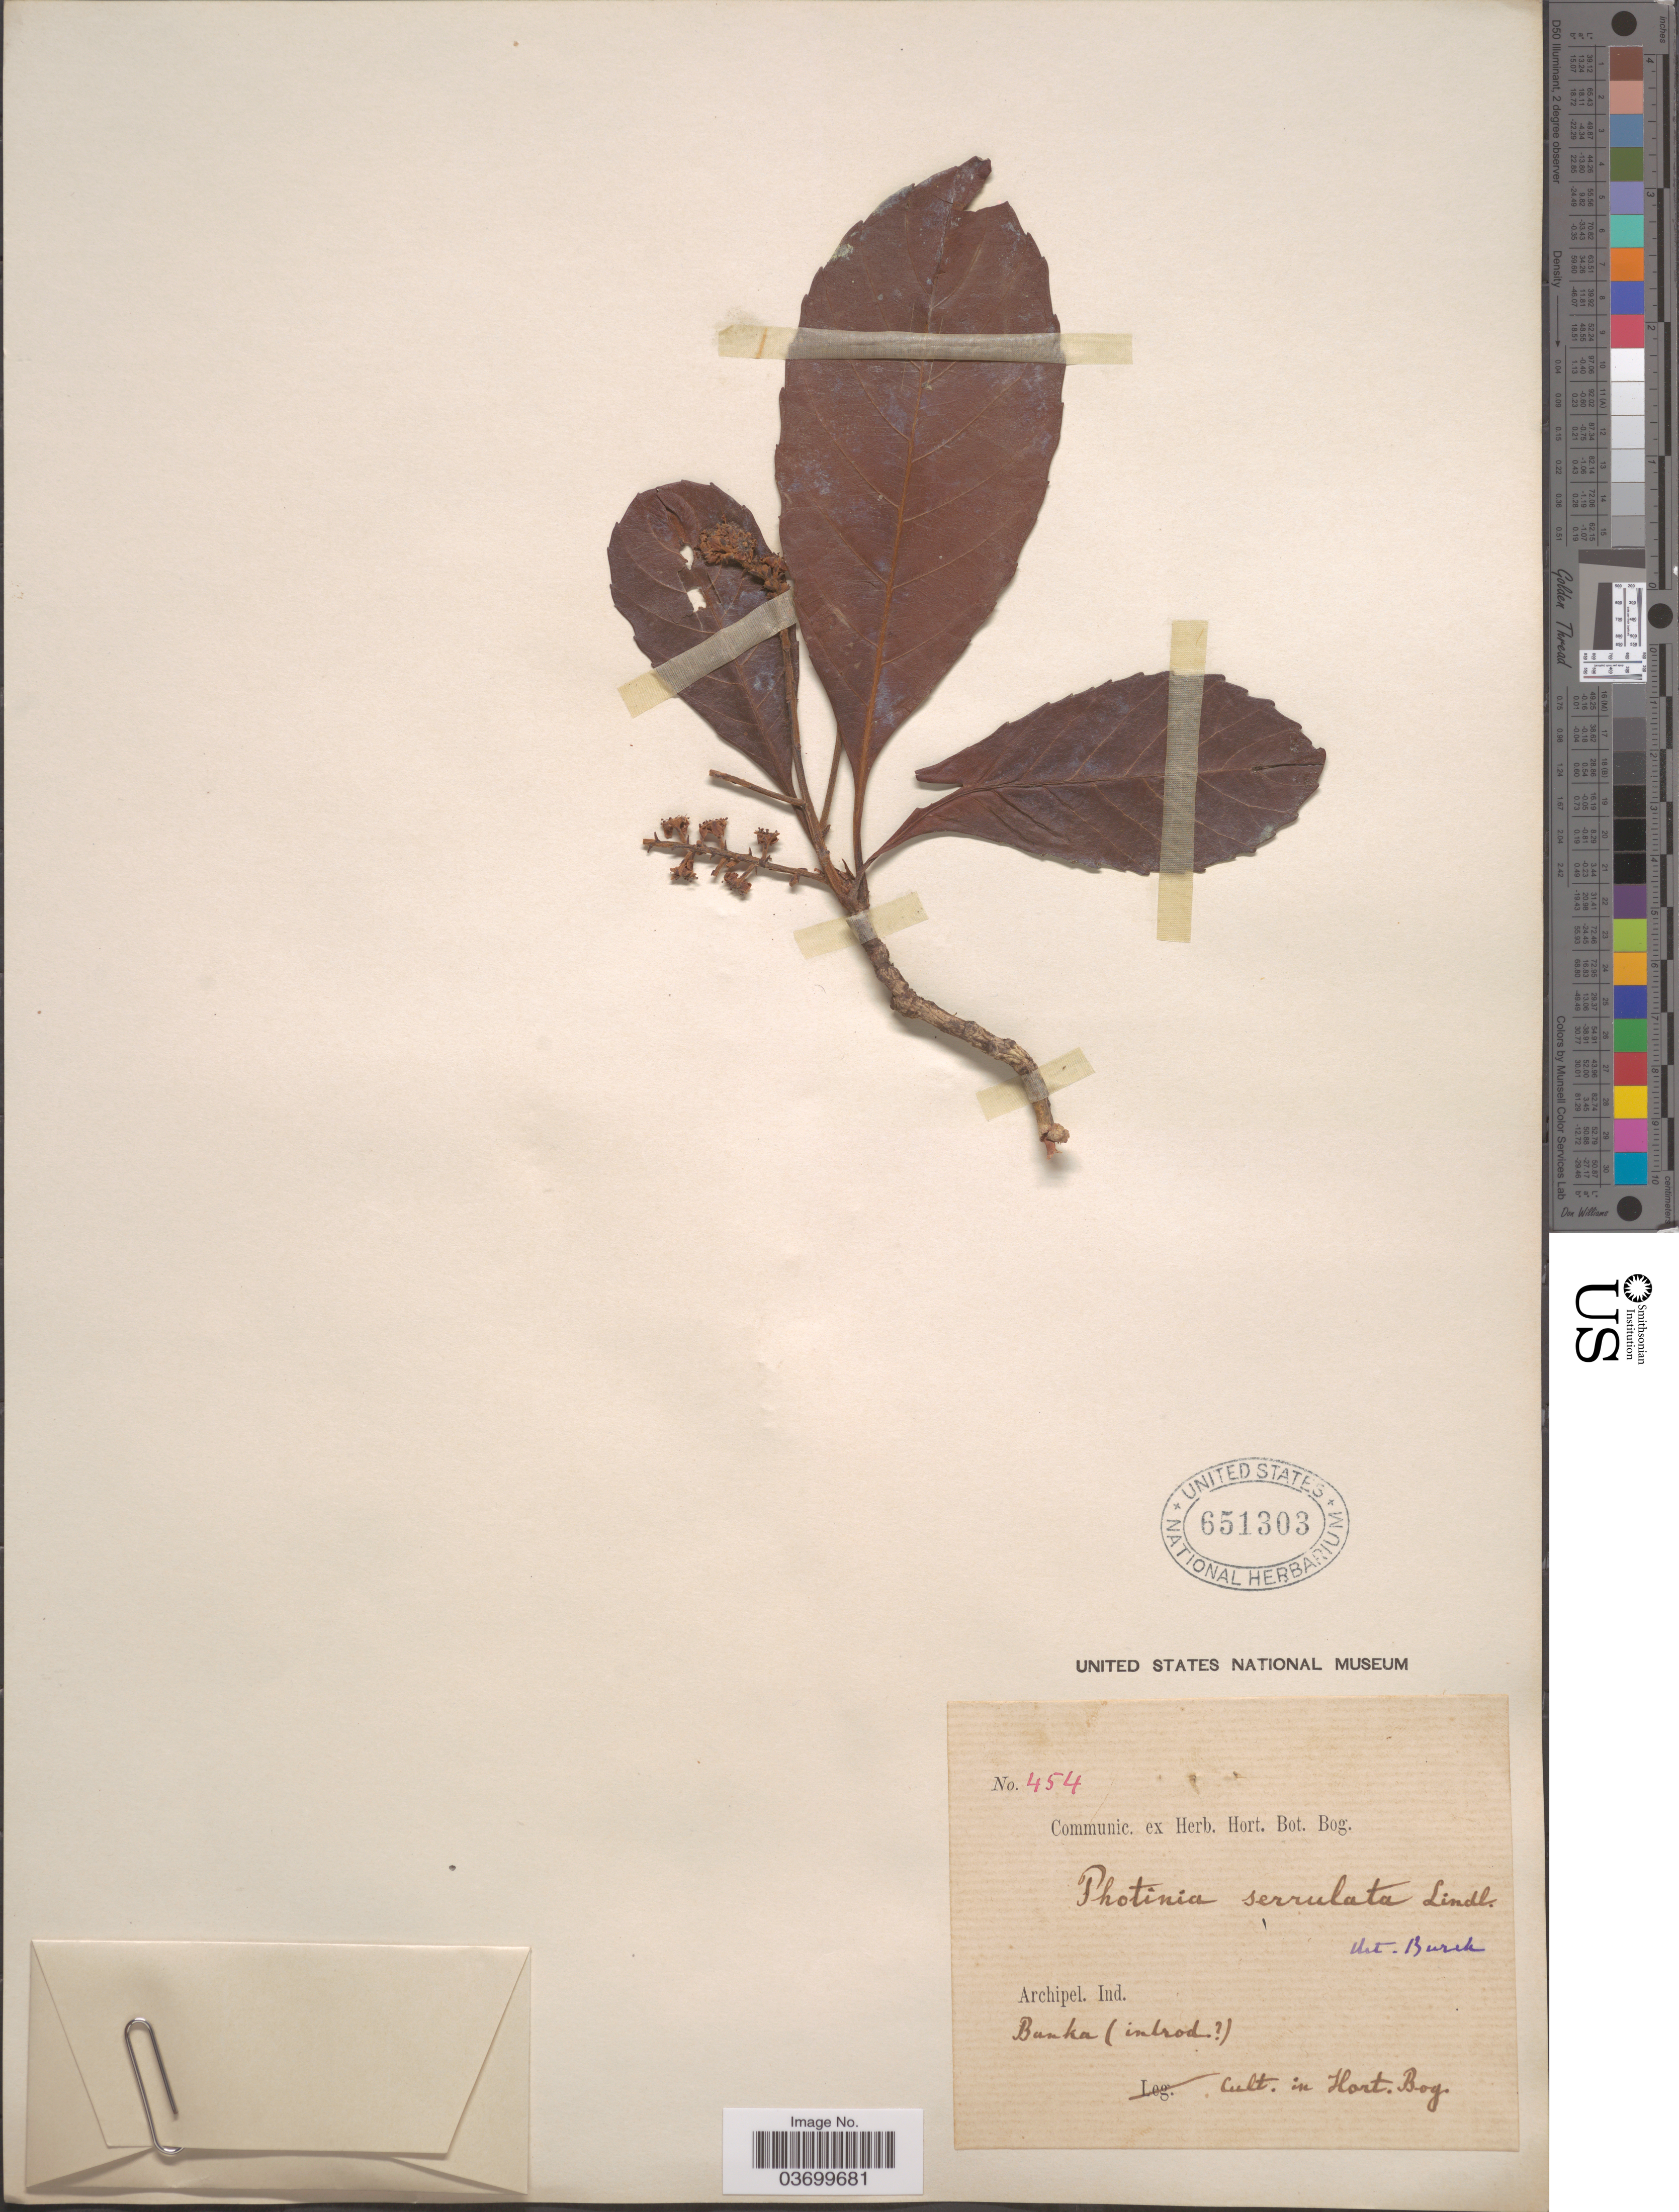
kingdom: Plantae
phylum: Tracheophyta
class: Magnoliopsida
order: Rosales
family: Rosaceae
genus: Photinia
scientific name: Photinia serrulata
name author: Franch. & Sav.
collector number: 454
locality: Hort. Bog.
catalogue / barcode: US 651303